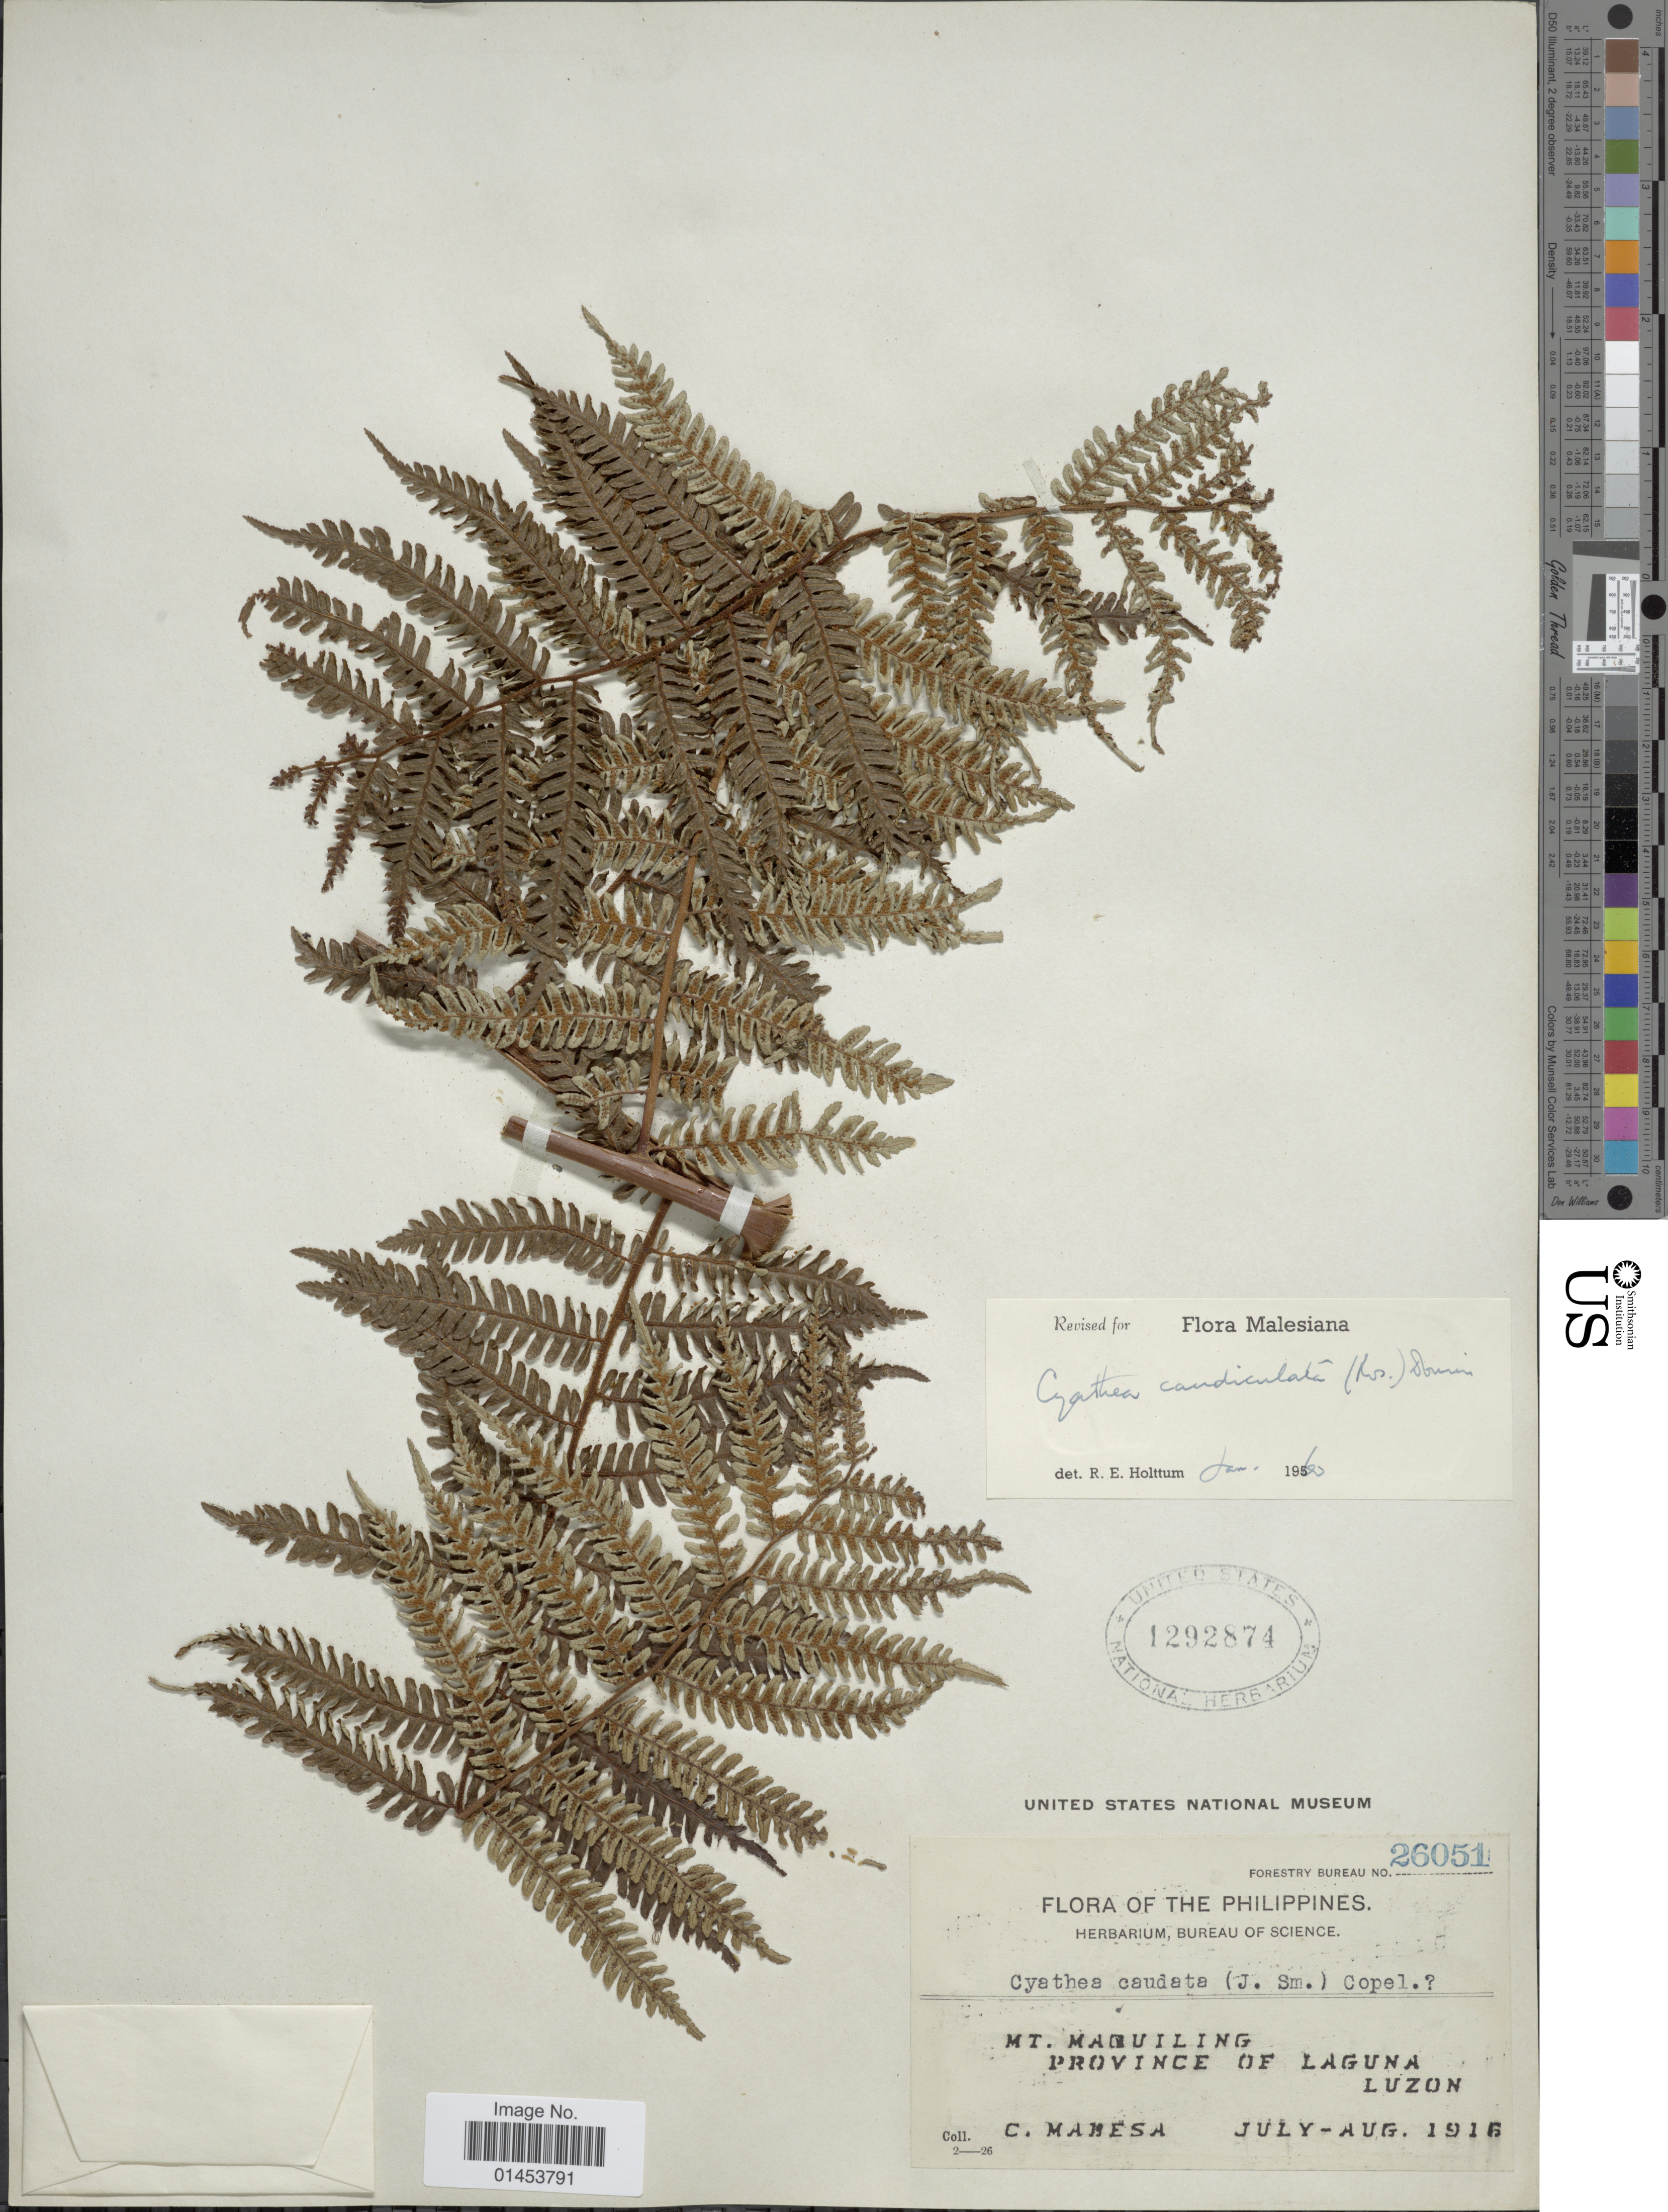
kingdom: Plantae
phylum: Tracheophyta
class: Polypodiopsida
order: Cyatheales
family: Cyatheaceae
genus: Cyathea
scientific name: Cyathea caudiculata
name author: (Rosenst.) Domin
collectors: C. Mabesa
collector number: Forestry Bureau 26051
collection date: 1916-07/1916-08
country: Philippines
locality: Mt. Maquiling, province of Laguna, Luzon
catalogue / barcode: US 1292874